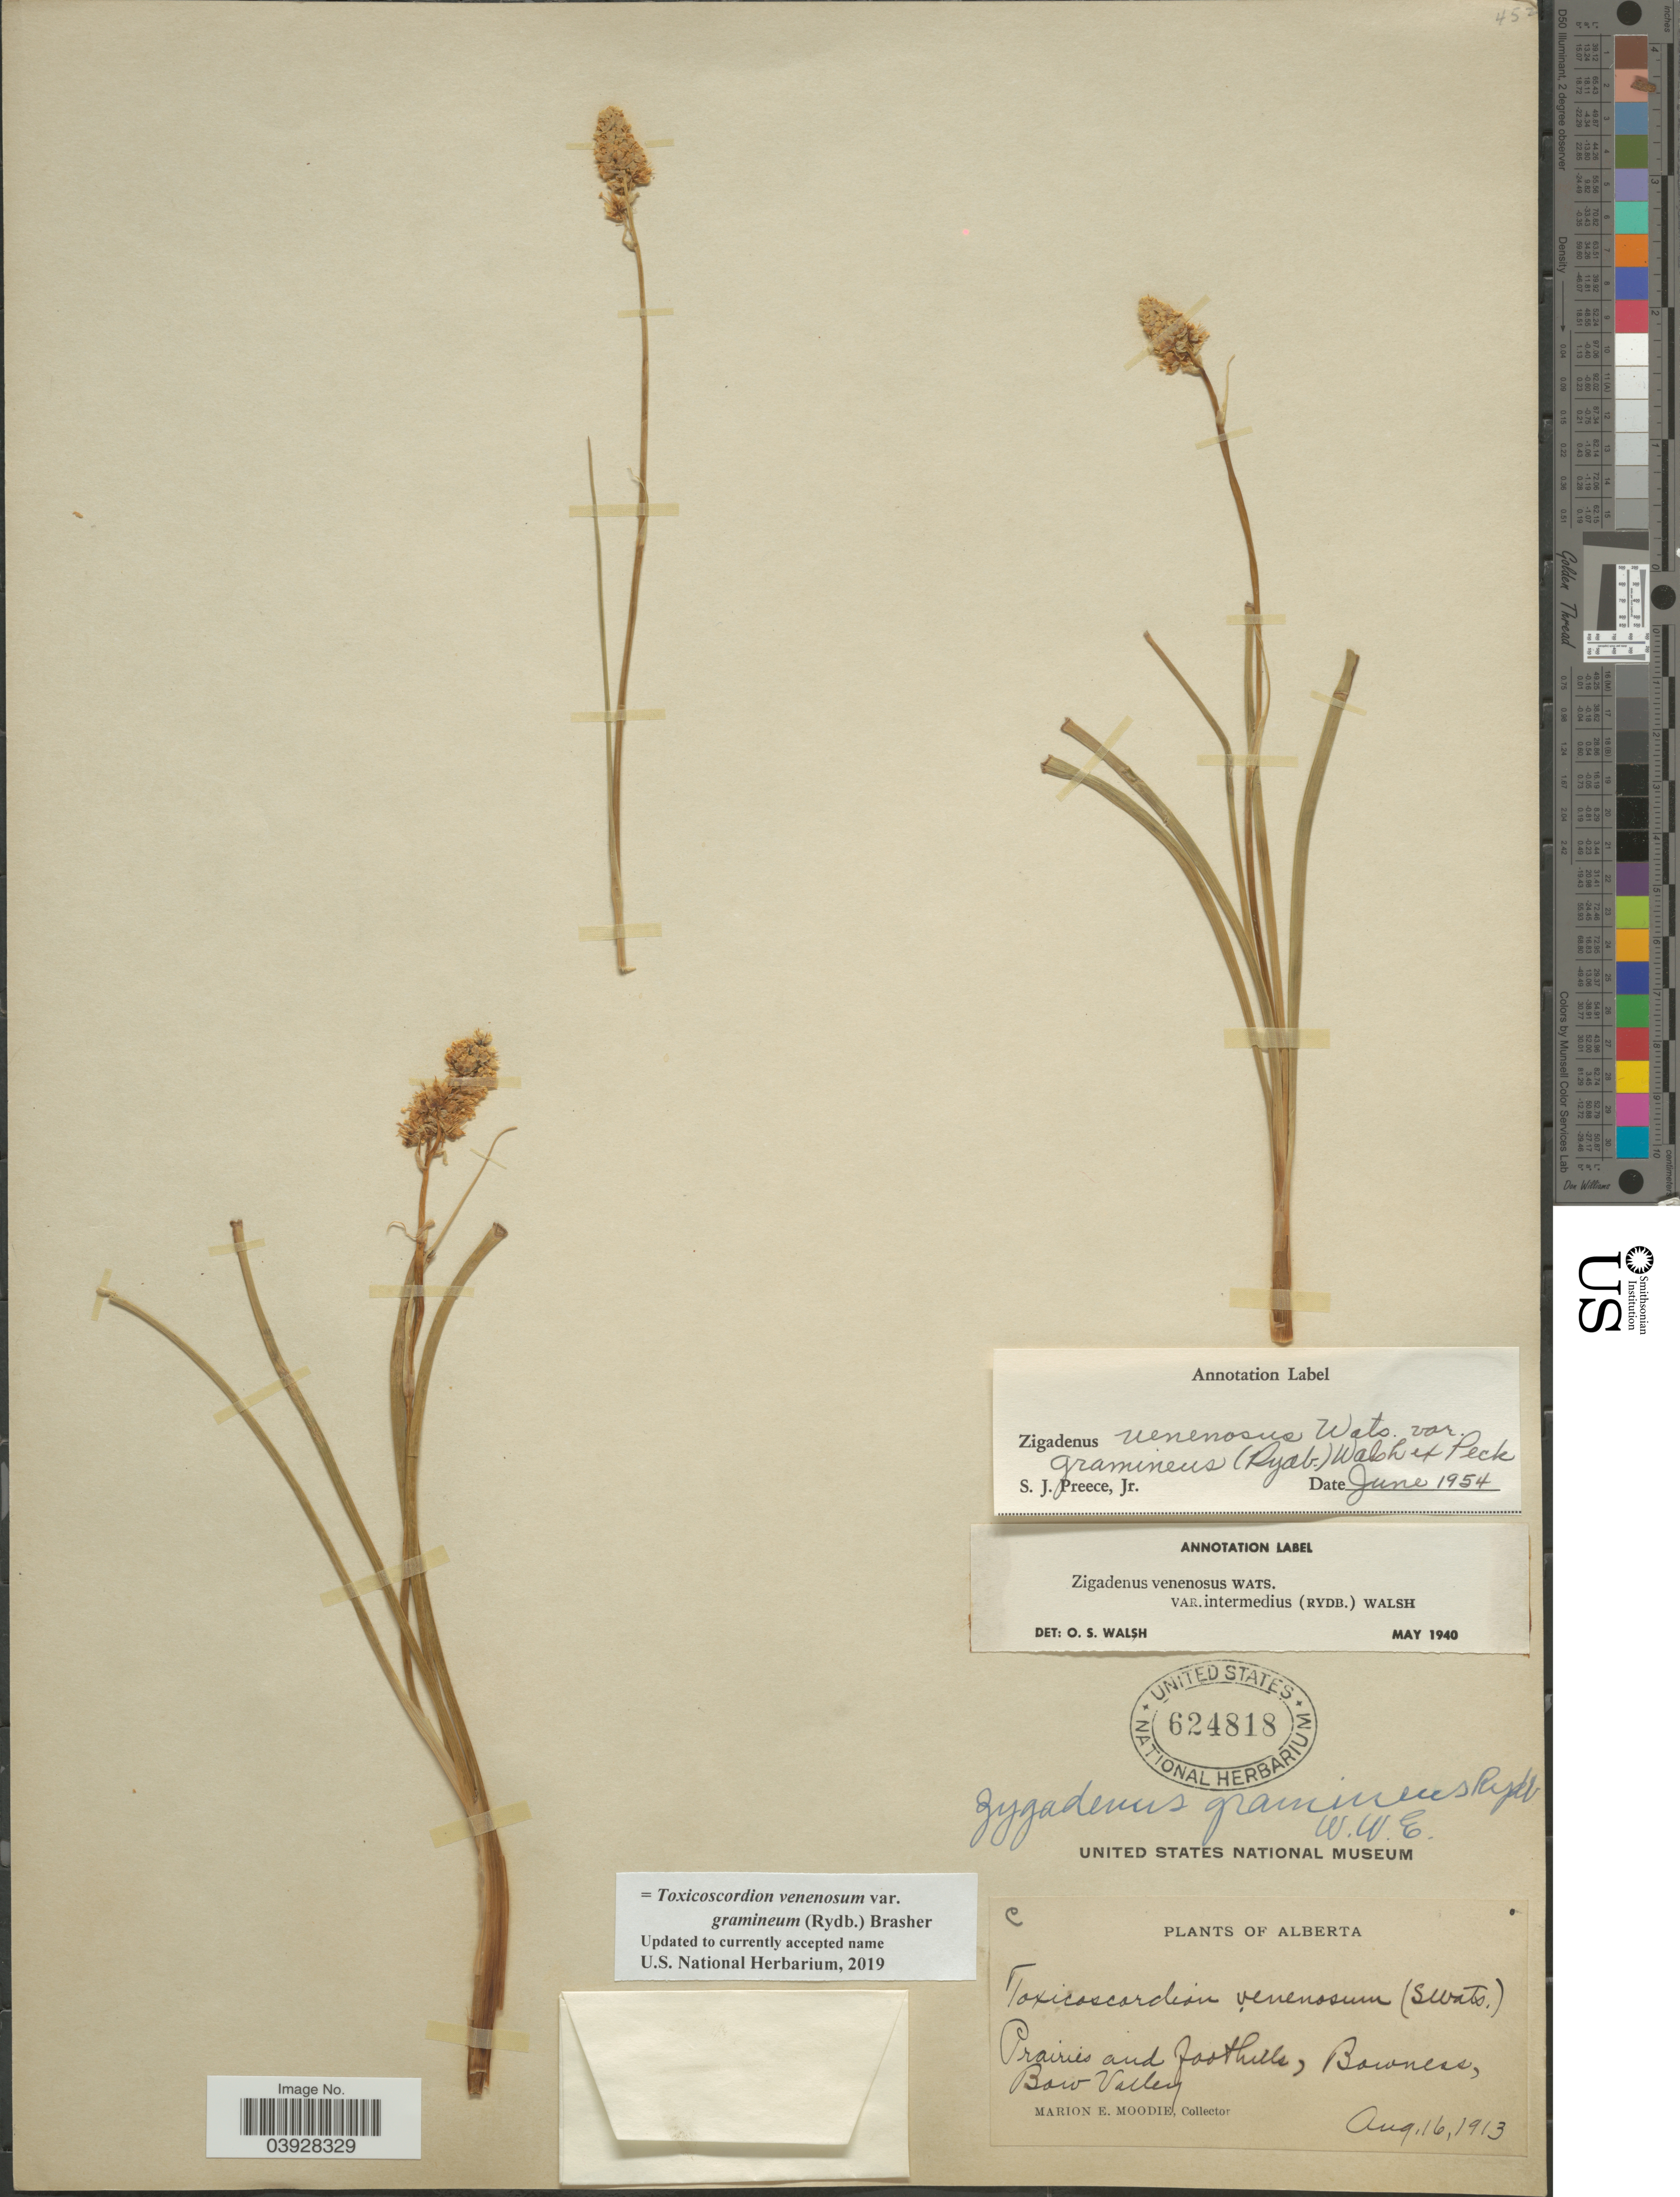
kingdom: Plantae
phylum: Tracheophyta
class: Liliopsida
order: Liliales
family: Melanthiaceae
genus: Toxicoscordion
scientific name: Toxicoscordion venenosum var. gramineum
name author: (Rydb.) Brasher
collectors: M. E. Moodie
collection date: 1913-08-16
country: Canada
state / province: Alberta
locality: Prairies and foothills, Bowness, Bow Valley.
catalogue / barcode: US 624818